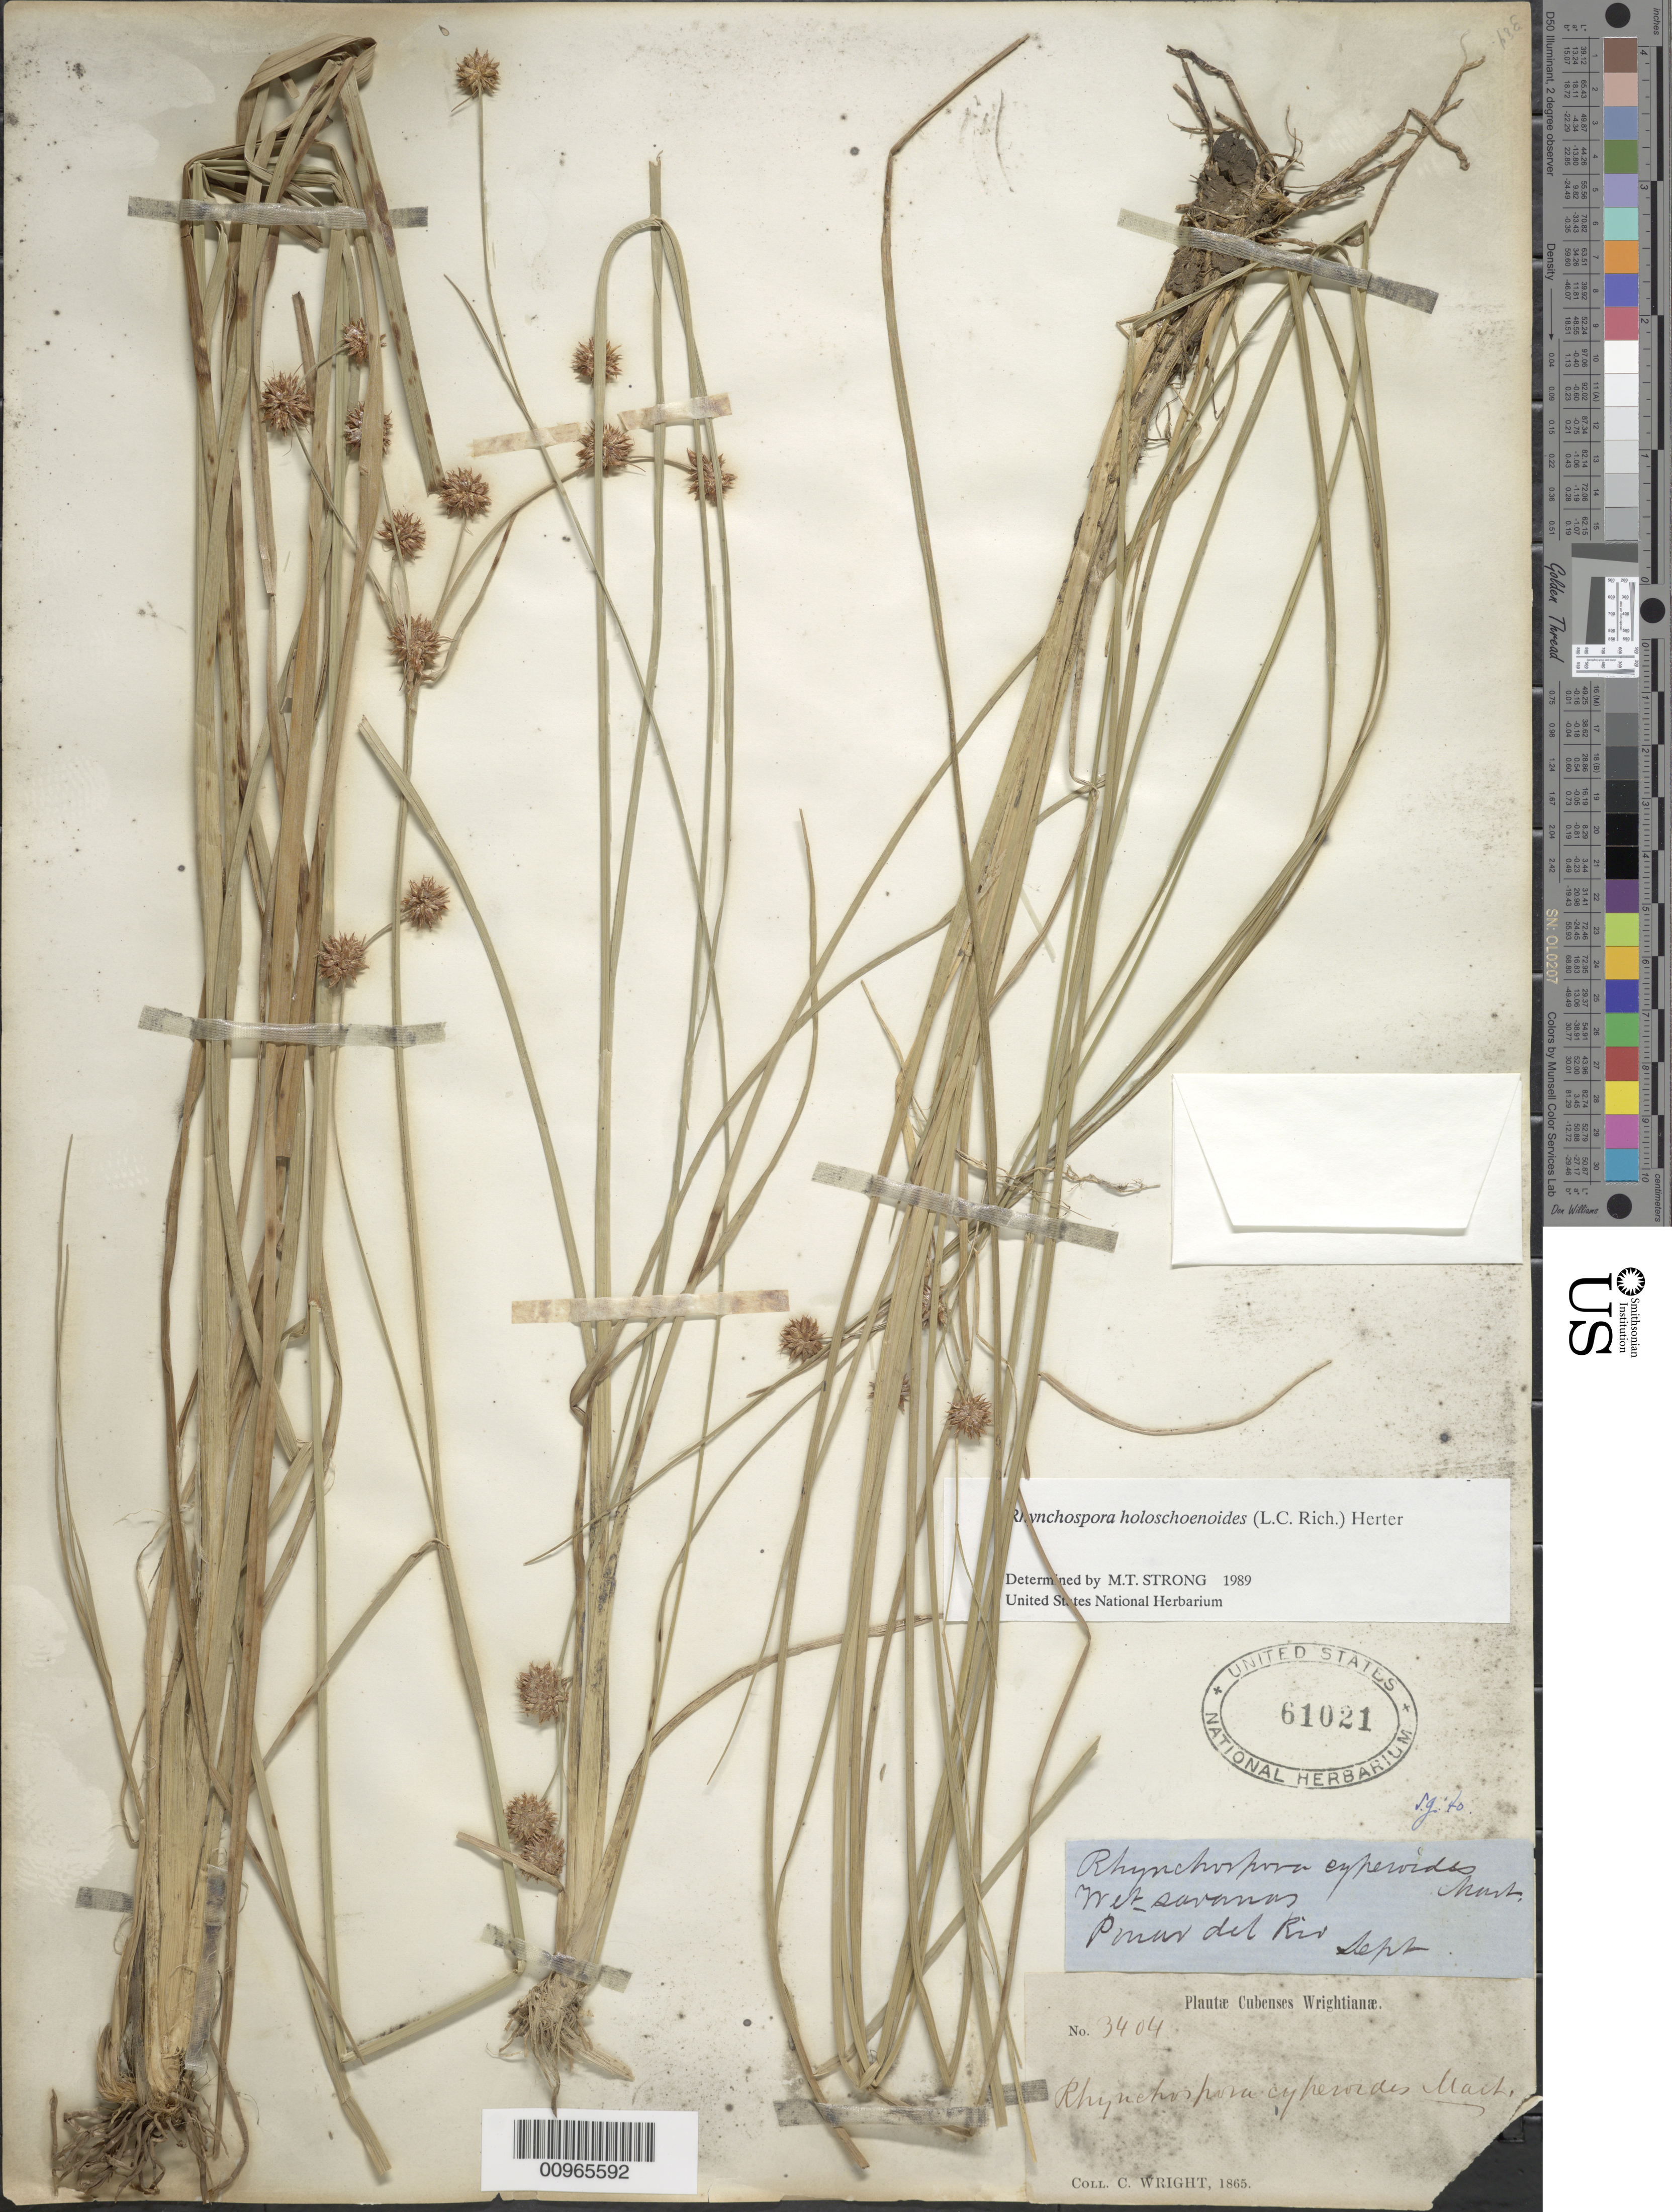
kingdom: Plantae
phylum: Tracheophyta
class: Liliopsida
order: Poales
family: Cyperaceae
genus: Rhynchospora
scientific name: Rhynchospora holoschoenoides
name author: (Rich.) Herter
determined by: Strong, M. T., (US), Smithsonian Institution - National Museum of Natural History (UNITED STATES)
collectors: C. Wright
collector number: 3404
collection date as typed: Sep 1865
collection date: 1865-09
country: Cuba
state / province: Pinar del Rio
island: Cuba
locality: Pinar del Rio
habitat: Wet savanas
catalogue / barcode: US 61021